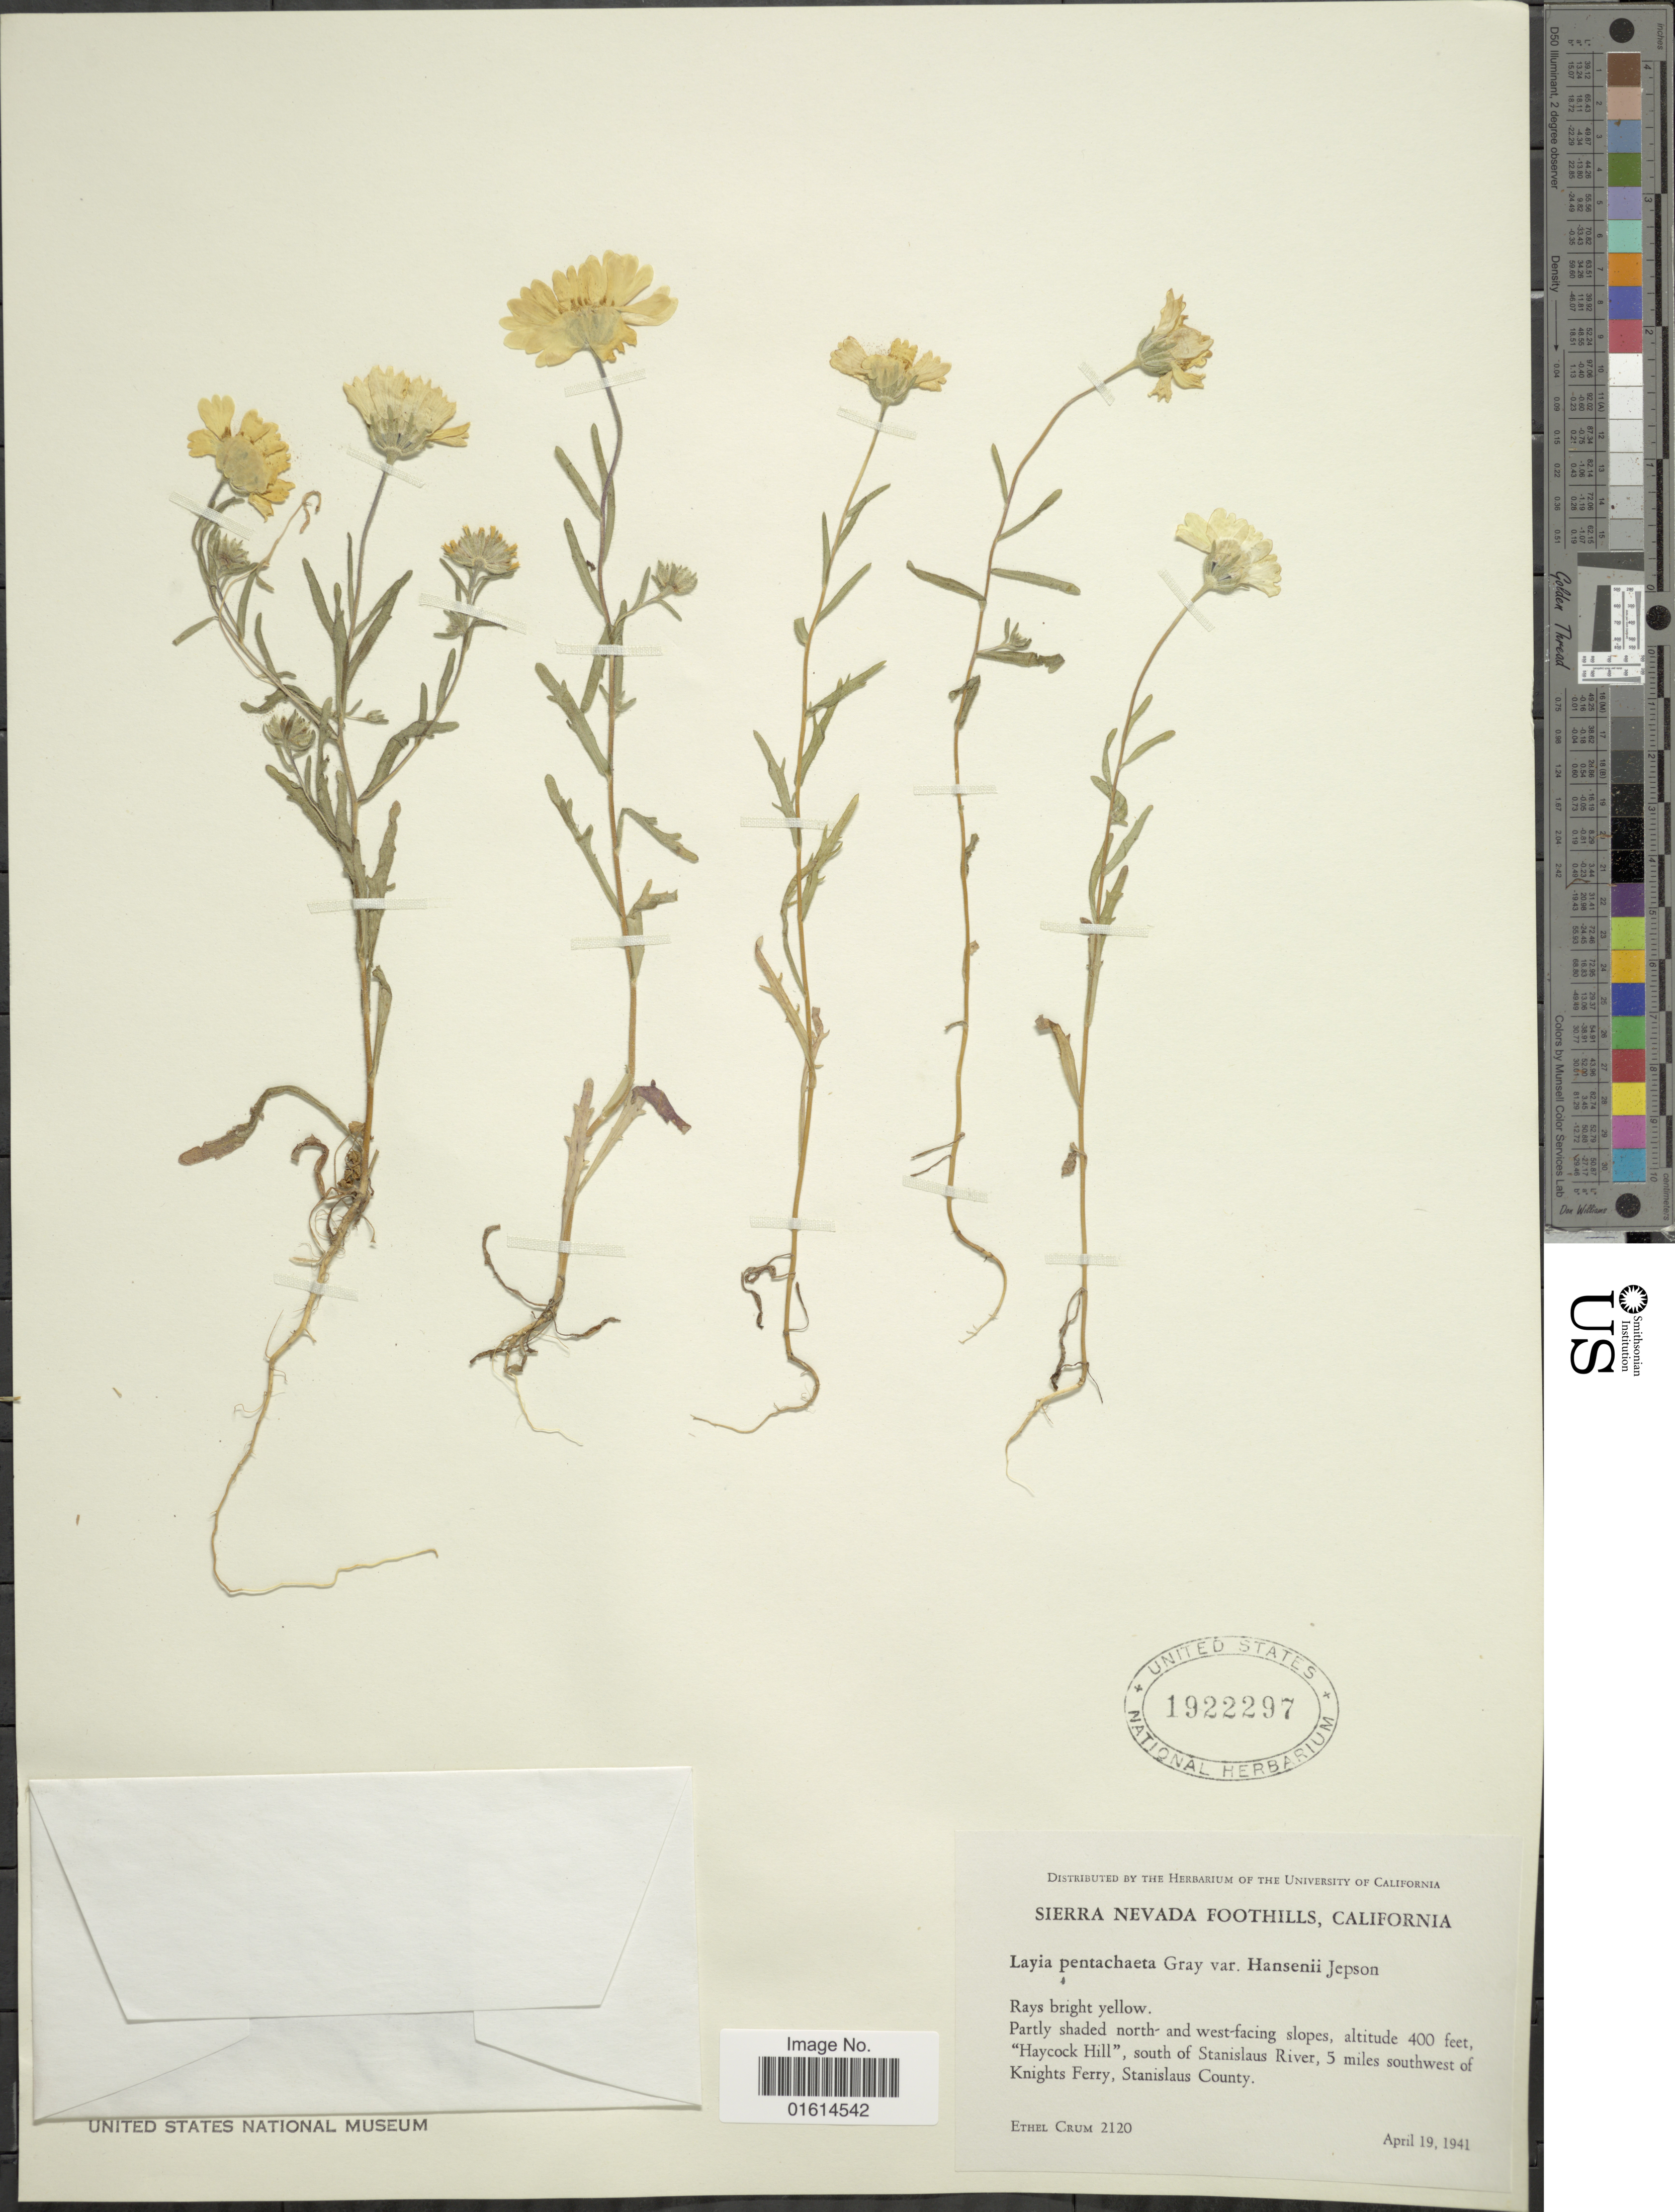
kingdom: Plantae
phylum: Tracheophyta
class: Magnoliopsida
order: Asterales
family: Asteraceae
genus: Layia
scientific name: Layia pentachaeta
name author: A. Gray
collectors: E. K. Crum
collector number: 2120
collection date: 1941-04-19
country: United States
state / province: California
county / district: Stanislaus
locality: Sierra Nevada Foothills, Haycock Hill, south of Stanislaus River, 5 miles southwest of Knights Ferry, Stanislaus County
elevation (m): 122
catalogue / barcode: US 1922297